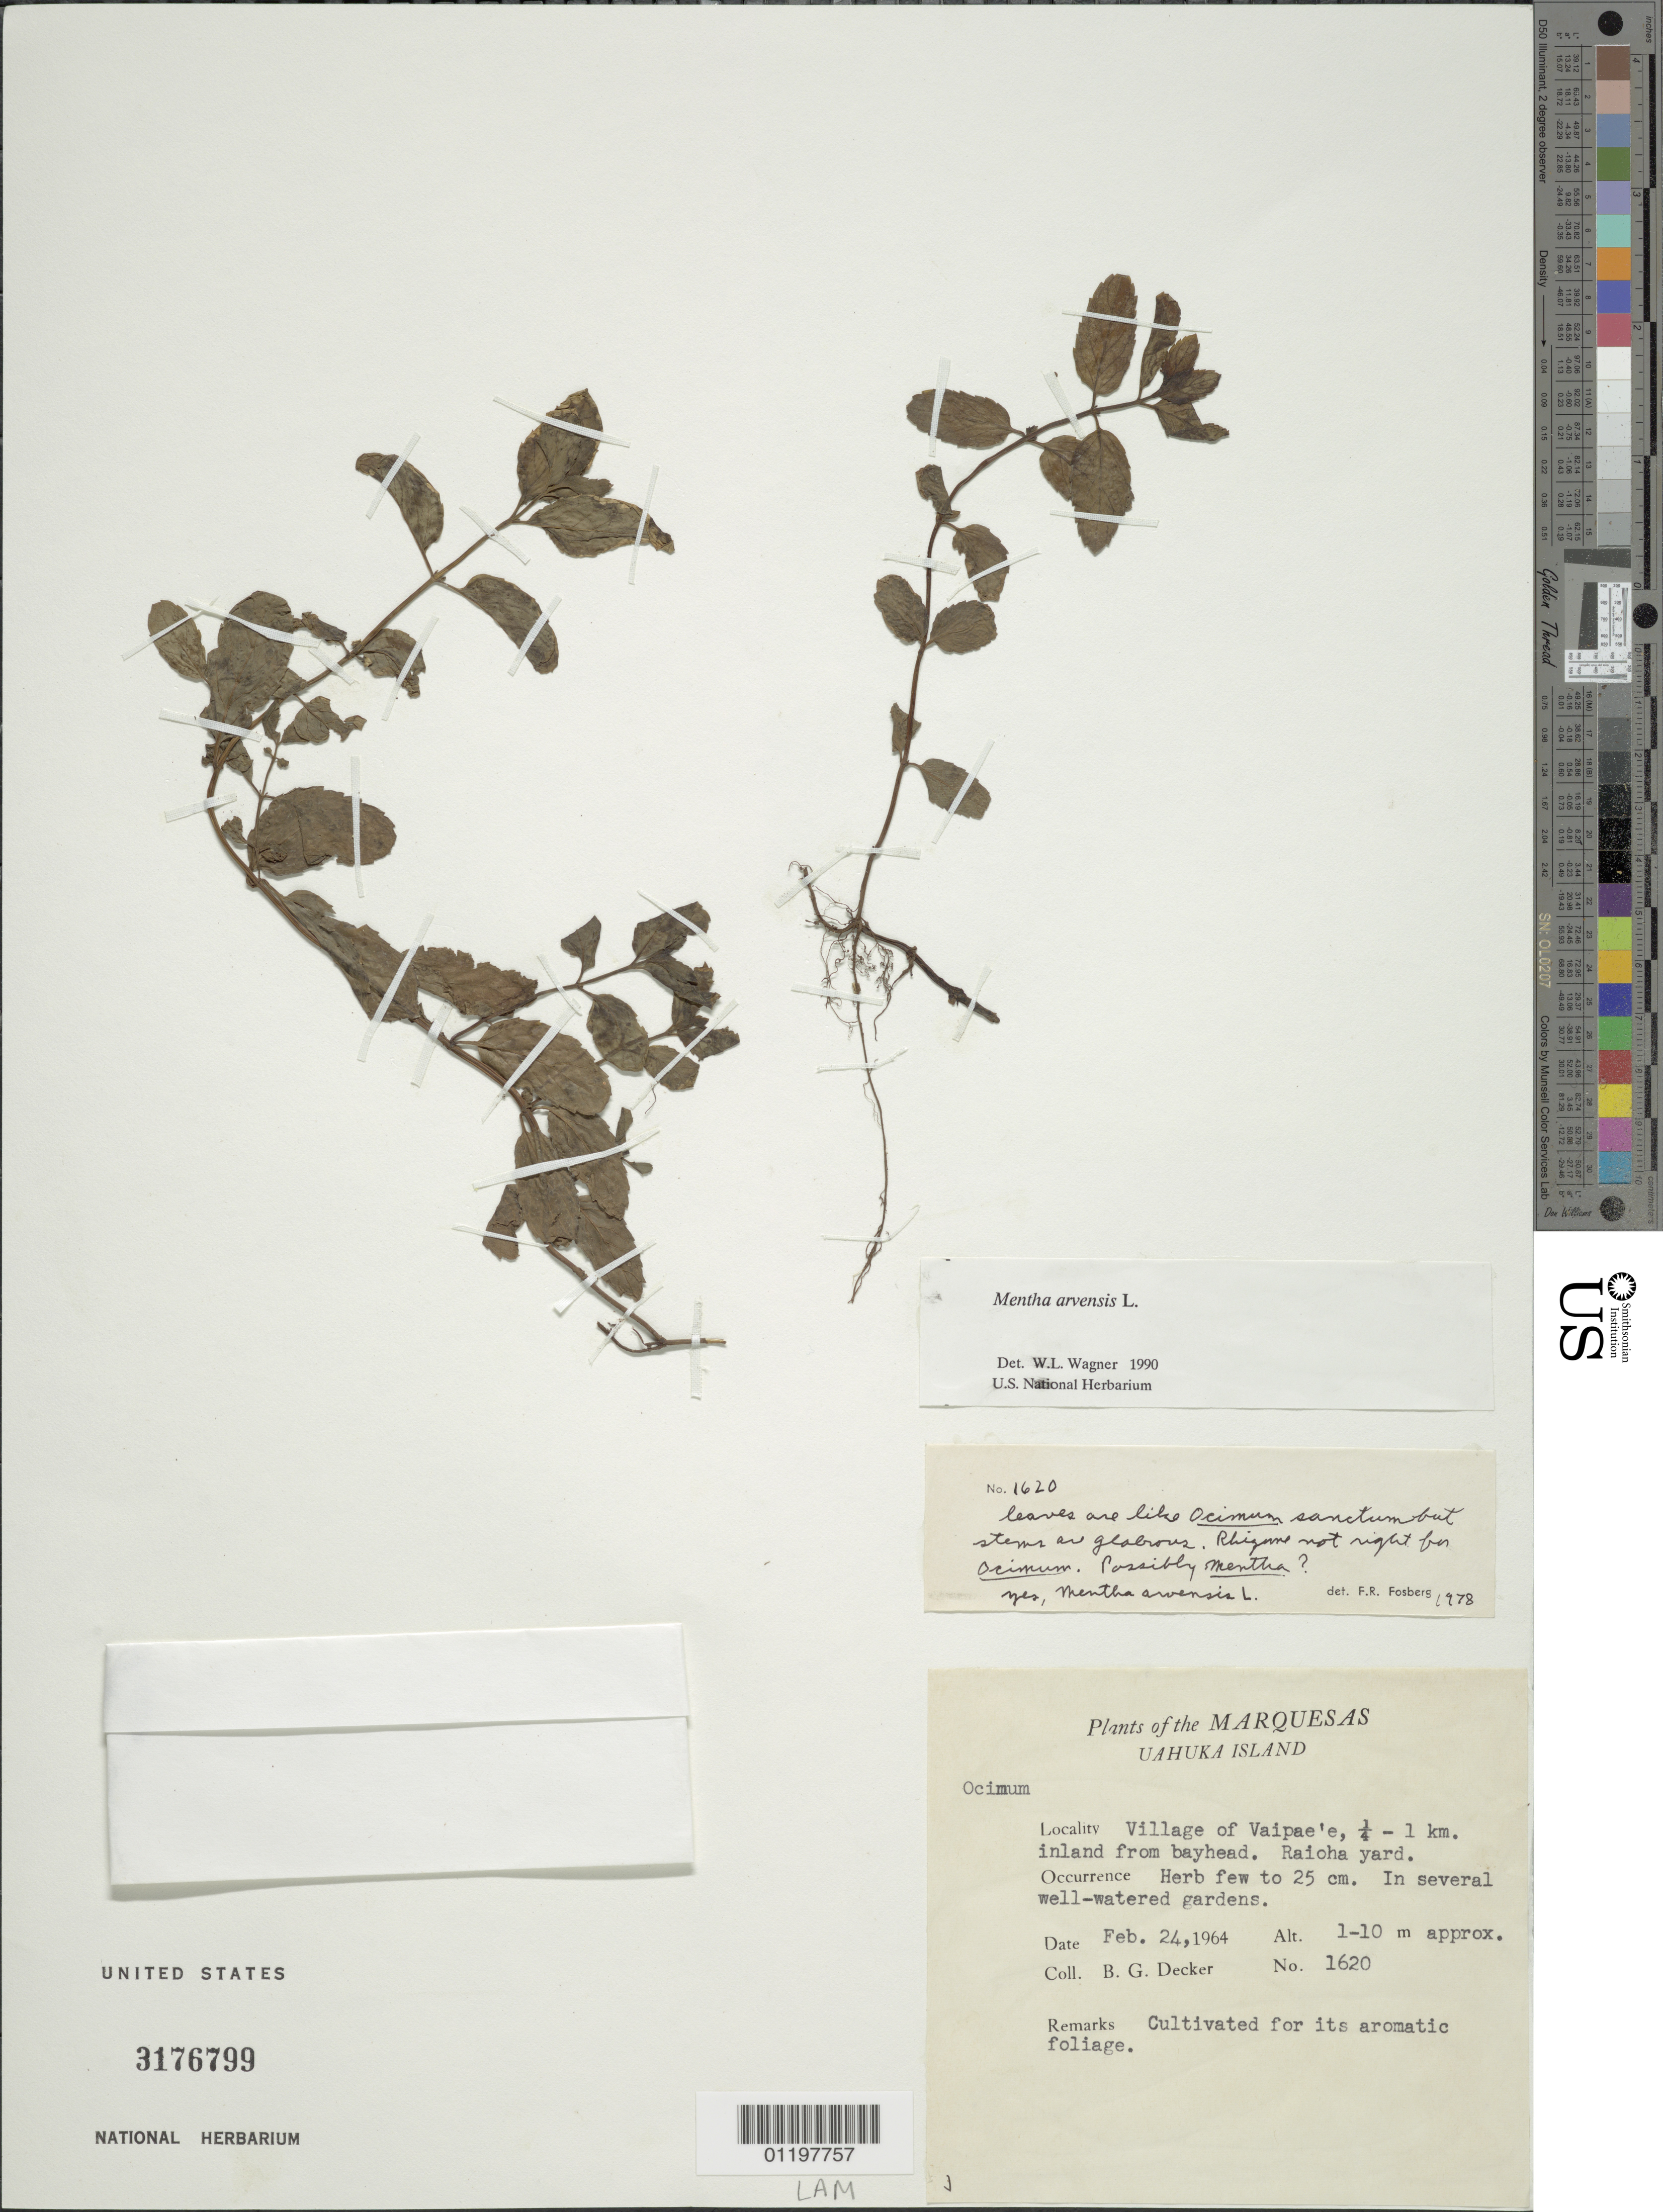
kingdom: Plantae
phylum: Tracheophyta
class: Magnoliopsida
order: Lamiales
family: Lamiaceae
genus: Mentha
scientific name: Mentha arvensis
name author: L.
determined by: Wagner, W. L., (BOT), Smithsonian Institution - National Museum of Natural History (UNITED STATES)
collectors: B. G. Decker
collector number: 1620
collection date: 1964-02-24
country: French Polynesia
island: Ua Huka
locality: Village of Vaipae'e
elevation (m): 1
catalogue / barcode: US 3176799